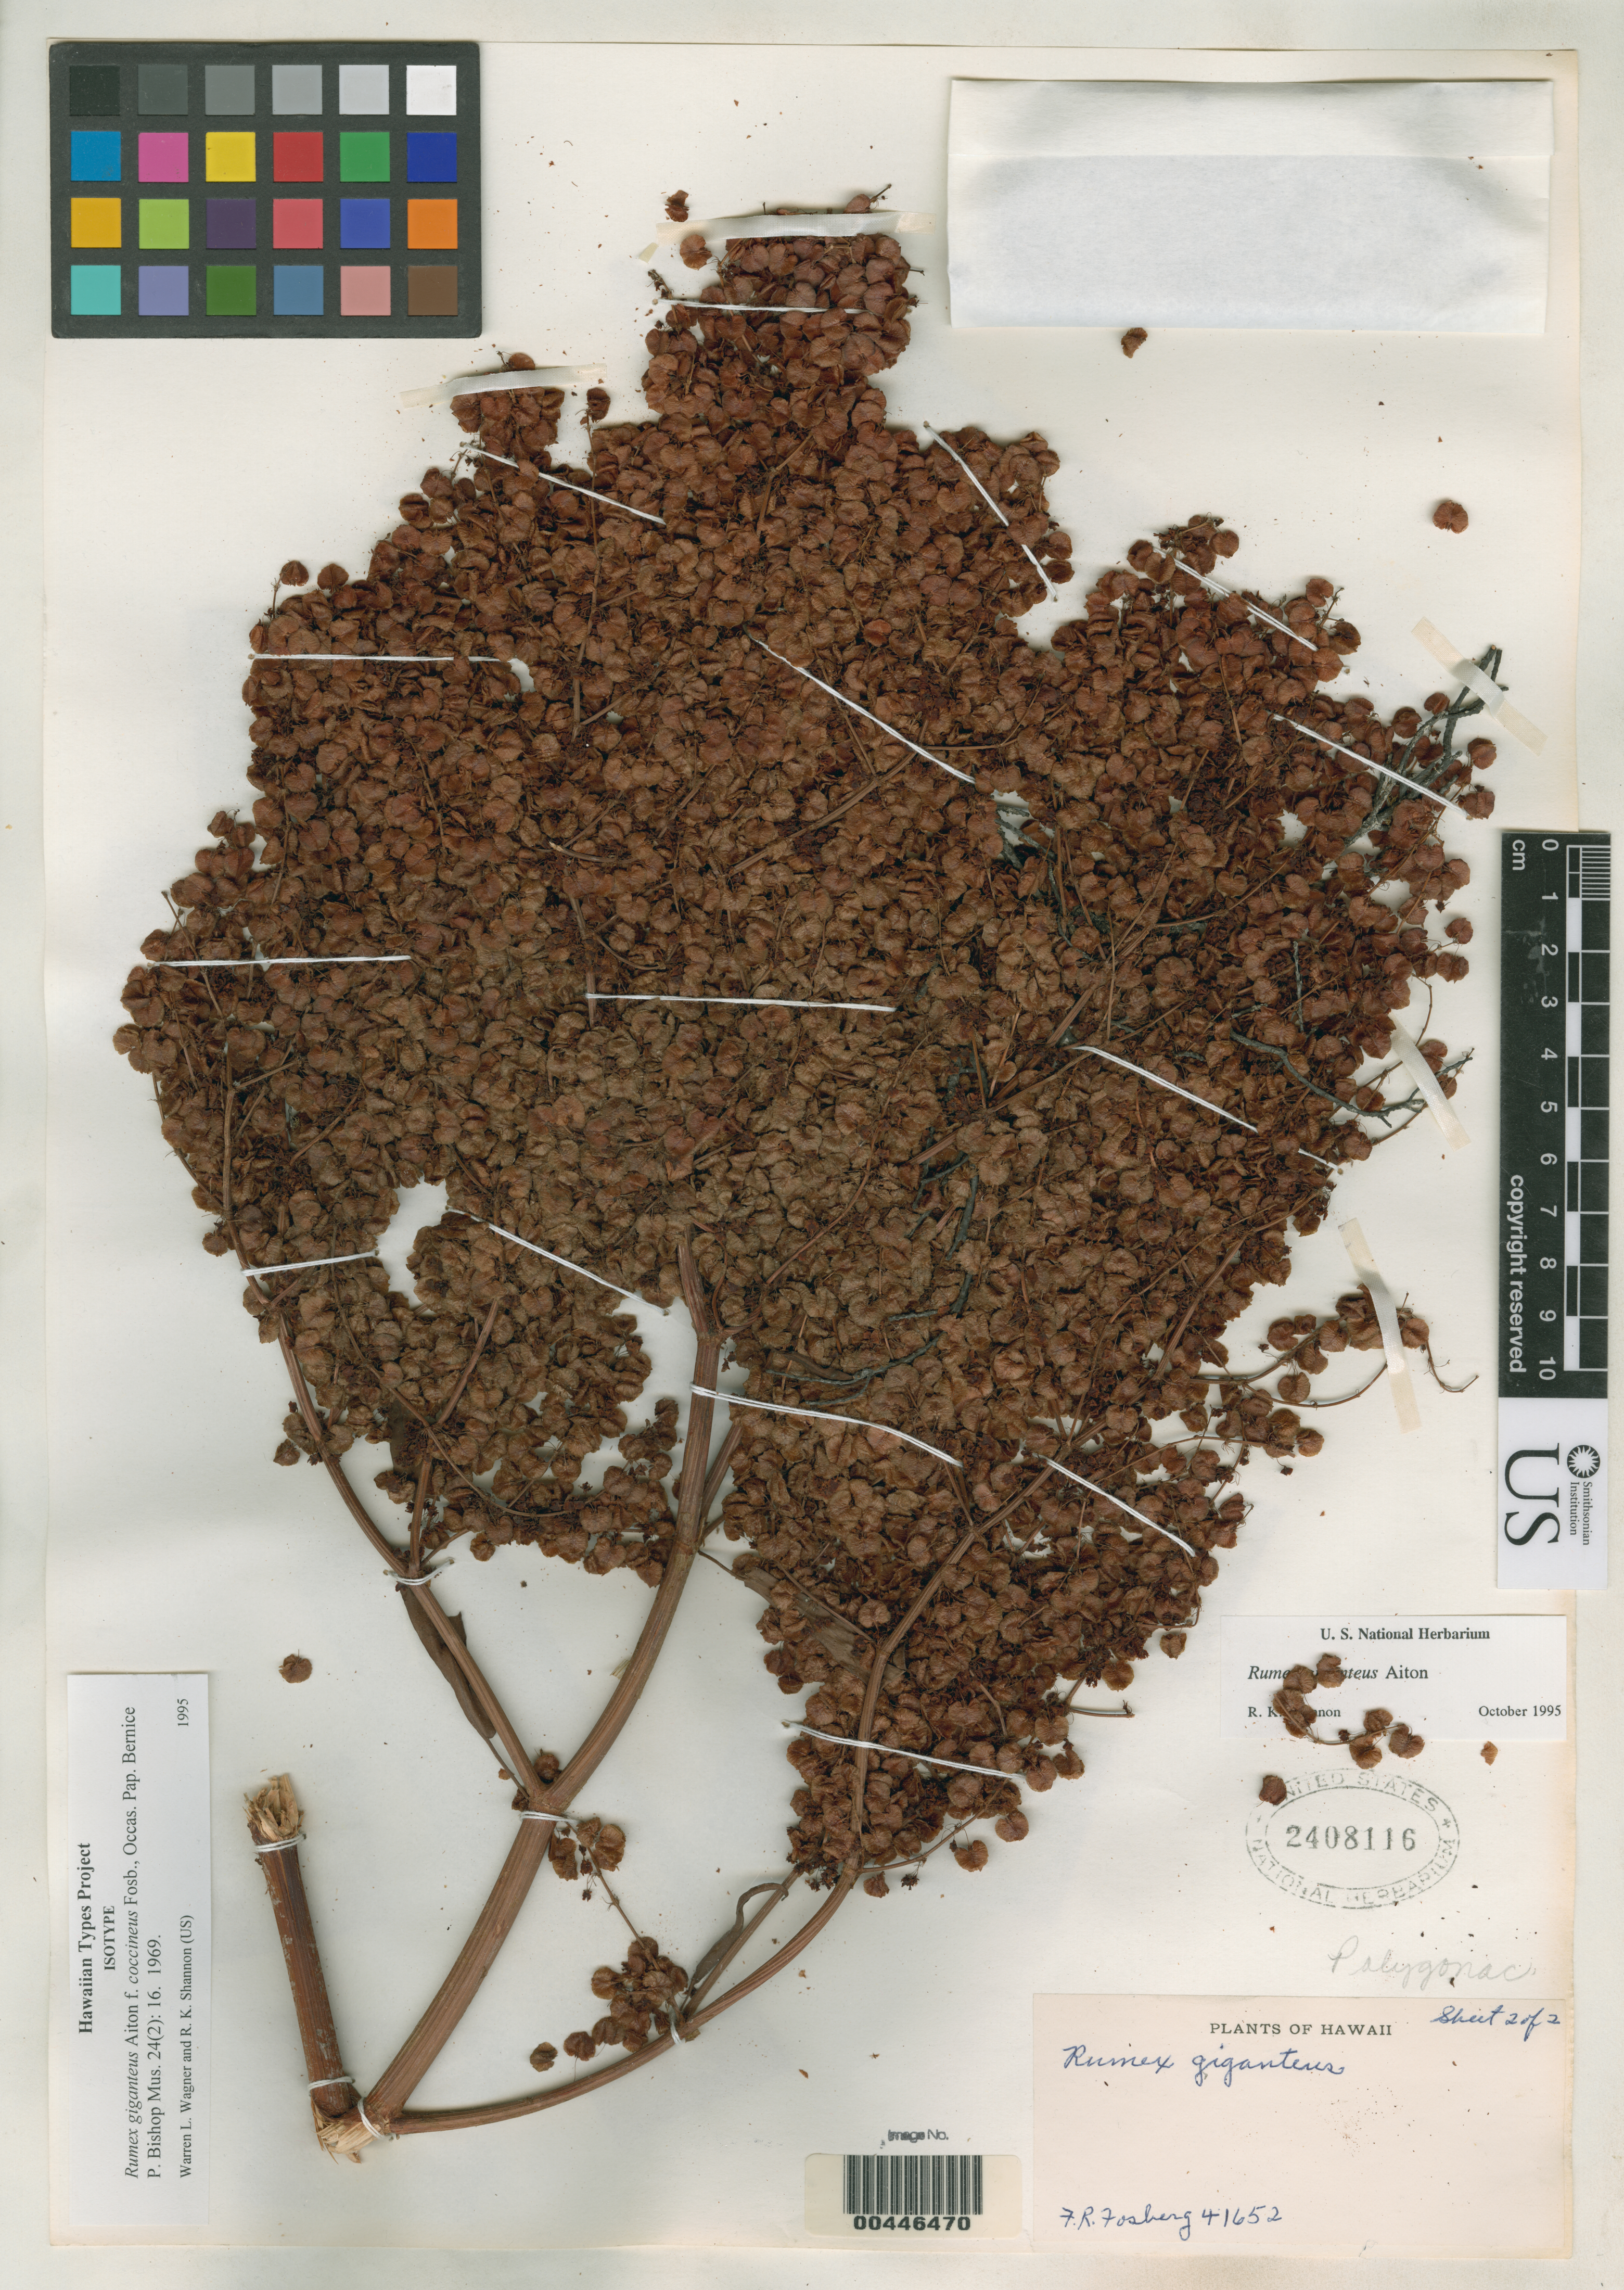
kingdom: Plantae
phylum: Tracheophyta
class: Magnoliopsida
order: Caryophyllales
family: Polygonaceae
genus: Rumex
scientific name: Rumex giganteus f. coccineus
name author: Fosberg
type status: Isotype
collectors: F. R. Fosberg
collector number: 41652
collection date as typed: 22 Mar 1961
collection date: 1961-03-22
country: United States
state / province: Hawaii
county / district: Hawaii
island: Hawaii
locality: SE of Kauunuoku, Hualalai, N. Kona.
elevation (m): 1920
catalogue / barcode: US 2408116